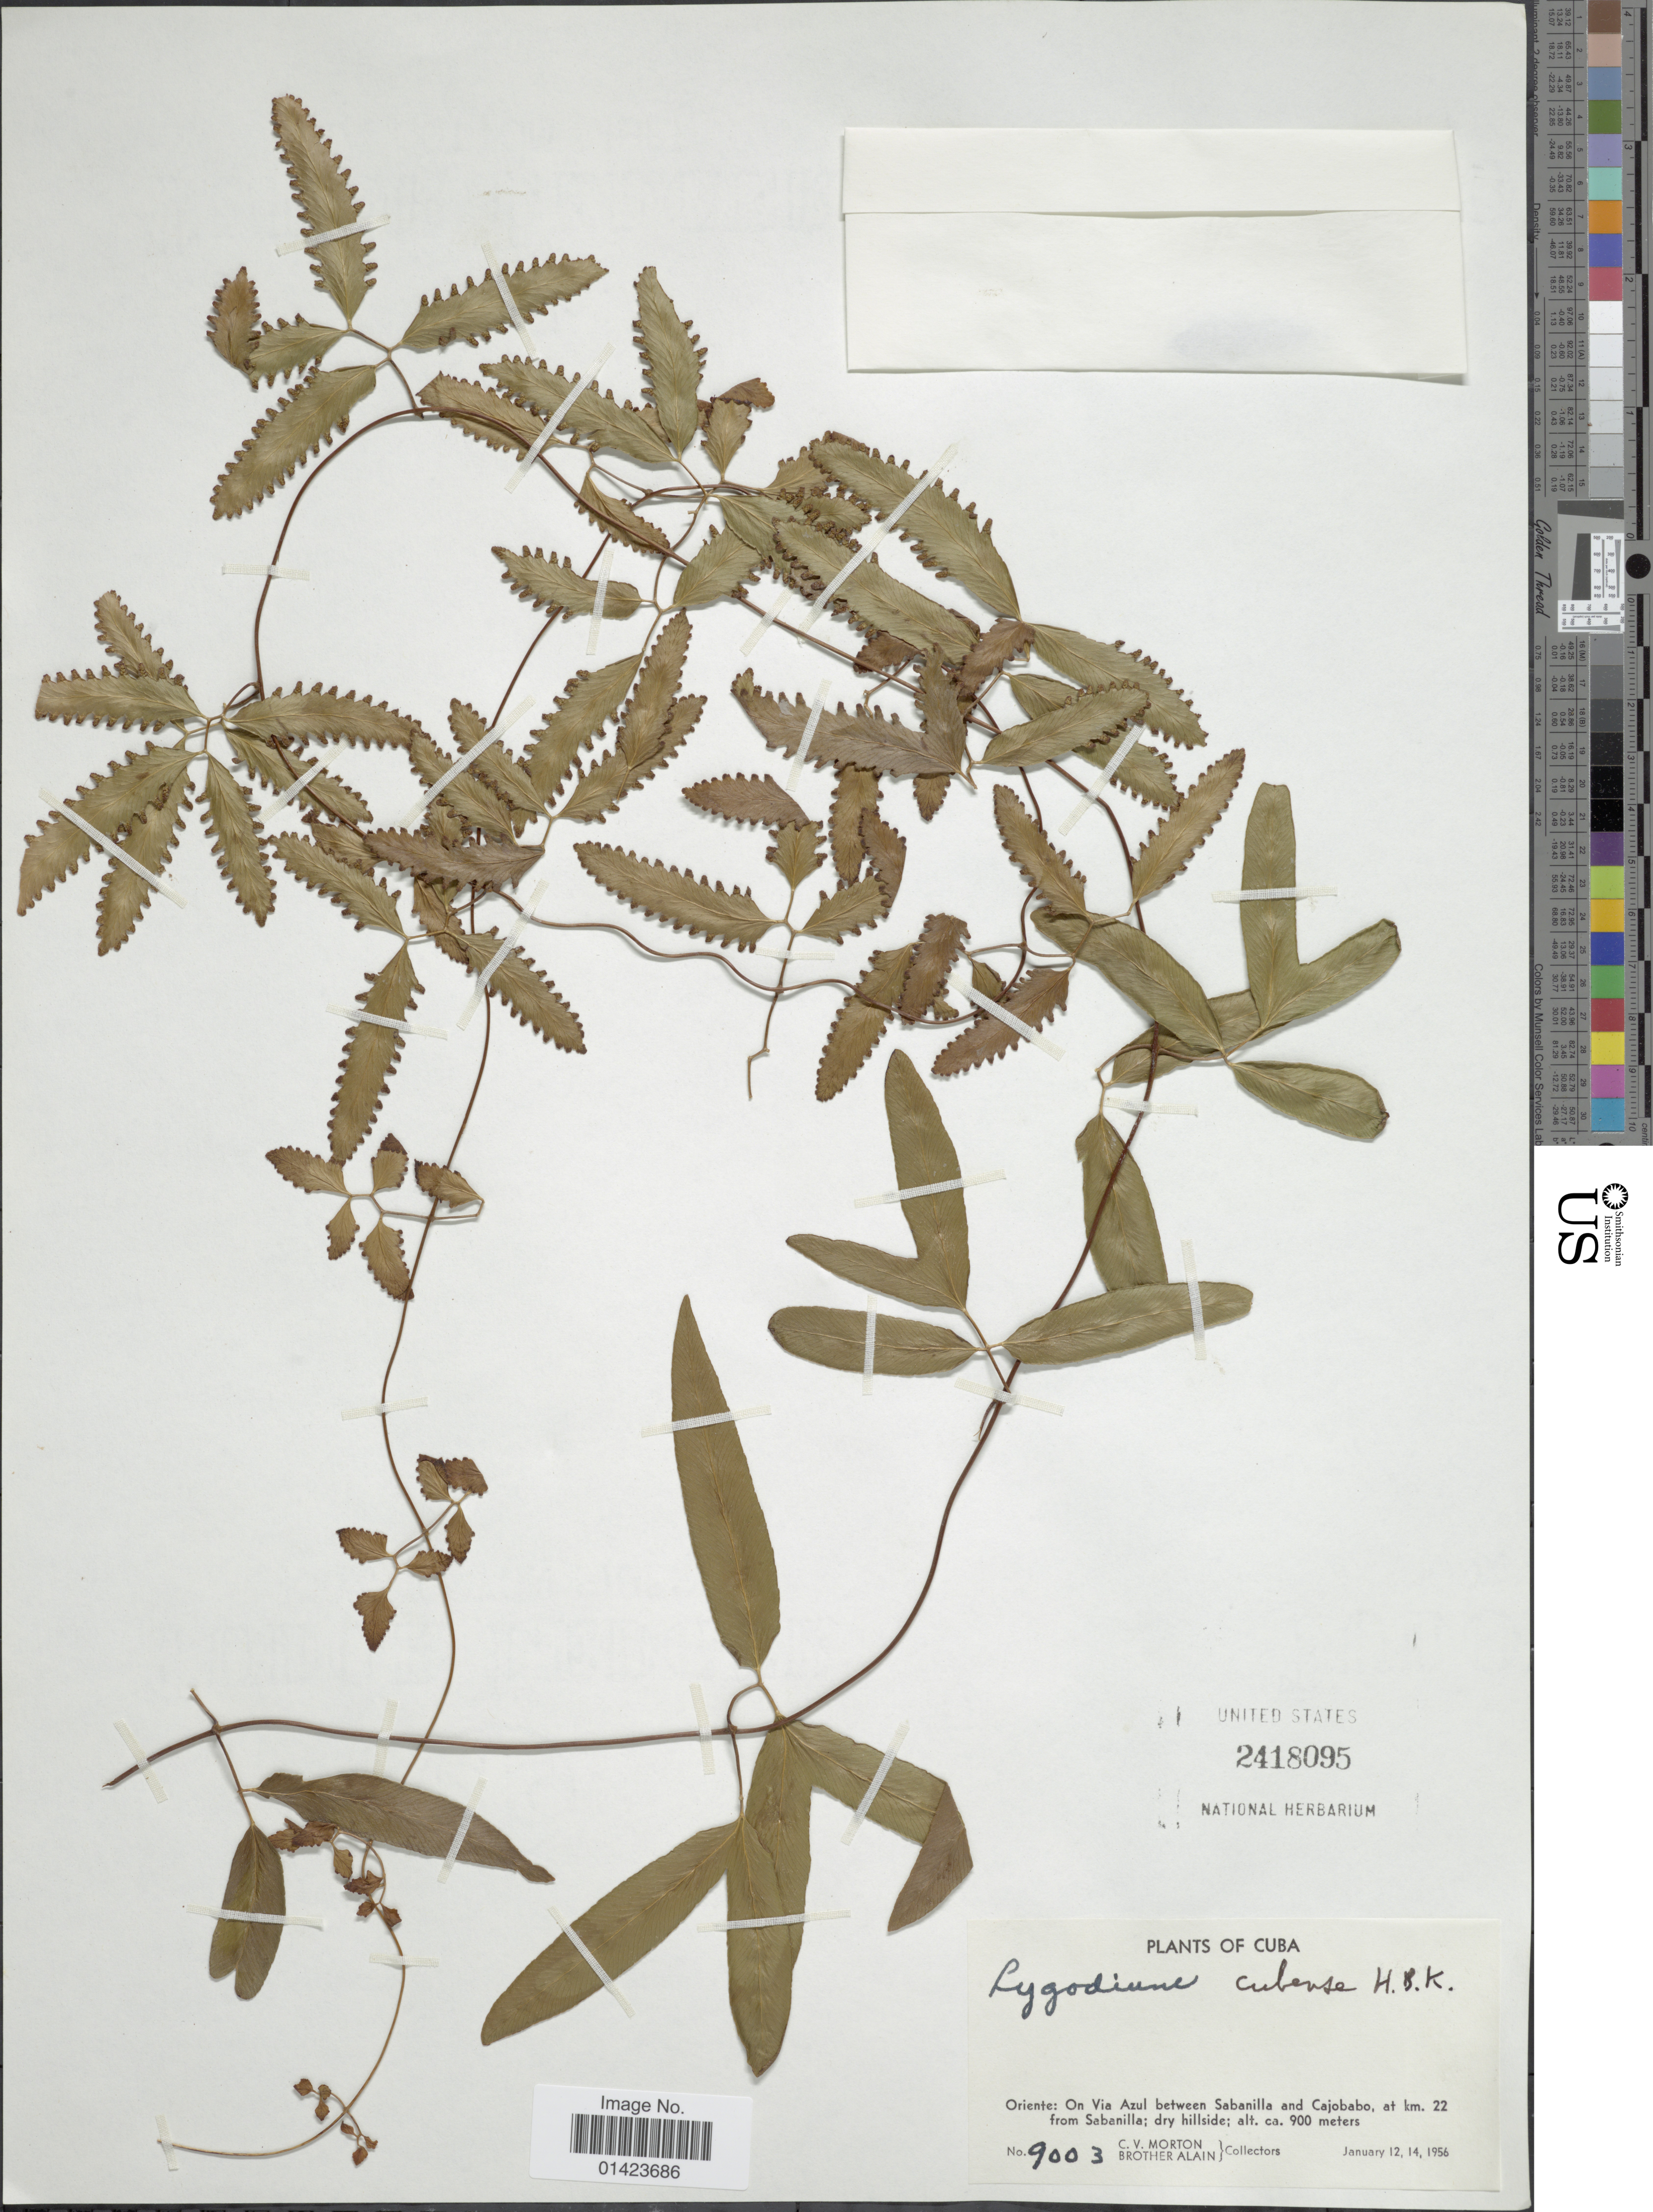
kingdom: Plantae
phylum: Tracheophyta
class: Polypodiopsida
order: Schizaeales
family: Lygodiaceae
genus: Lygodium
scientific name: Lygodium volubile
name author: Sw.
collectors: C. V. Morton & Bro. Alain - DO NOT USE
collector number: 9003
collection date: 1956-01-12/1956-01-14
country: Cuba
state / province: Oriente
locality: Oriente: on via Azul between Sananilla and Cajobabo, at 22km from Sabanilla; dry hillside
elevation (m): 900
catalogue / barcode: US 2418095